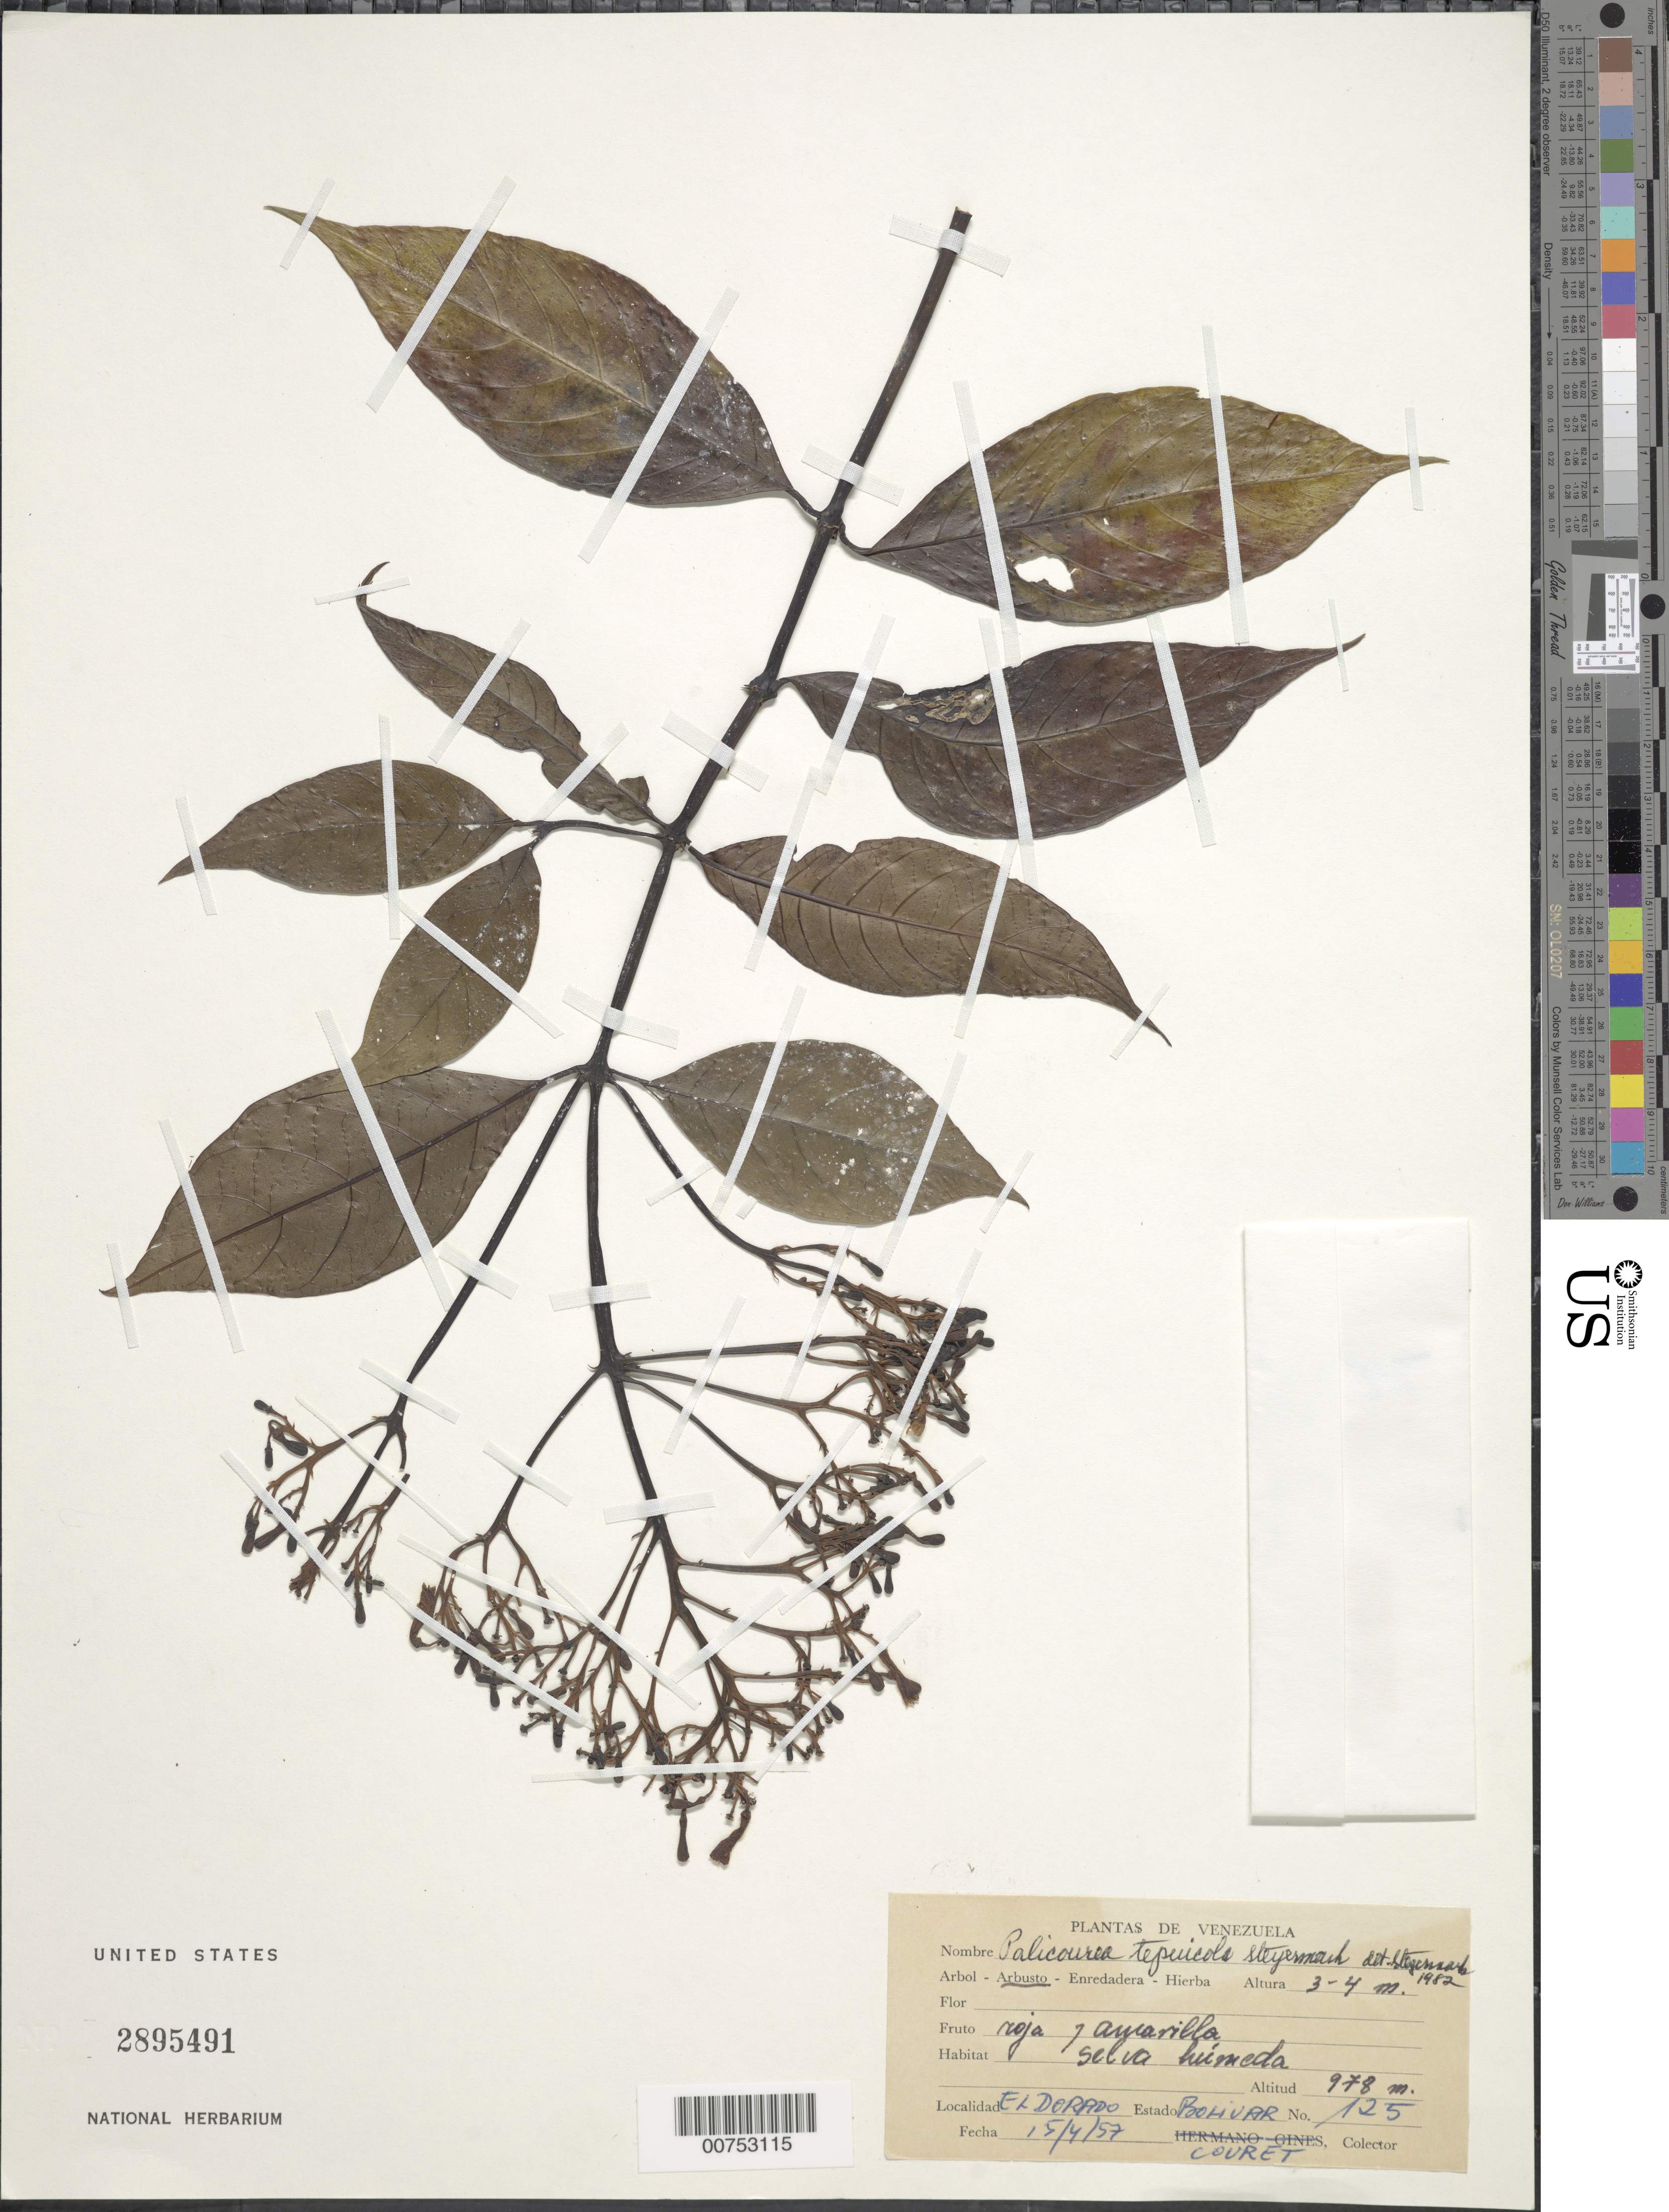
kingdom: Plantae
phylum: Tracheophyta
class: Magnoliopsida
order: Gentianales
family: Rubiaceae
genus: Palicourea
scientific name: Palicourea tepuicola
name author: Steyerm.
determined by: Steyermark, Julian A., (VEN)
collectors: -. Couret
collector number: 125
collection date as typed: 15-Apr-57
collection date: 1957-04-15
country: Venezuela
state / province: Bolívar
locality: El Dorado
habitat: Selva húmeda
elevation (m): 978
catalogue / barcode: US 2895491